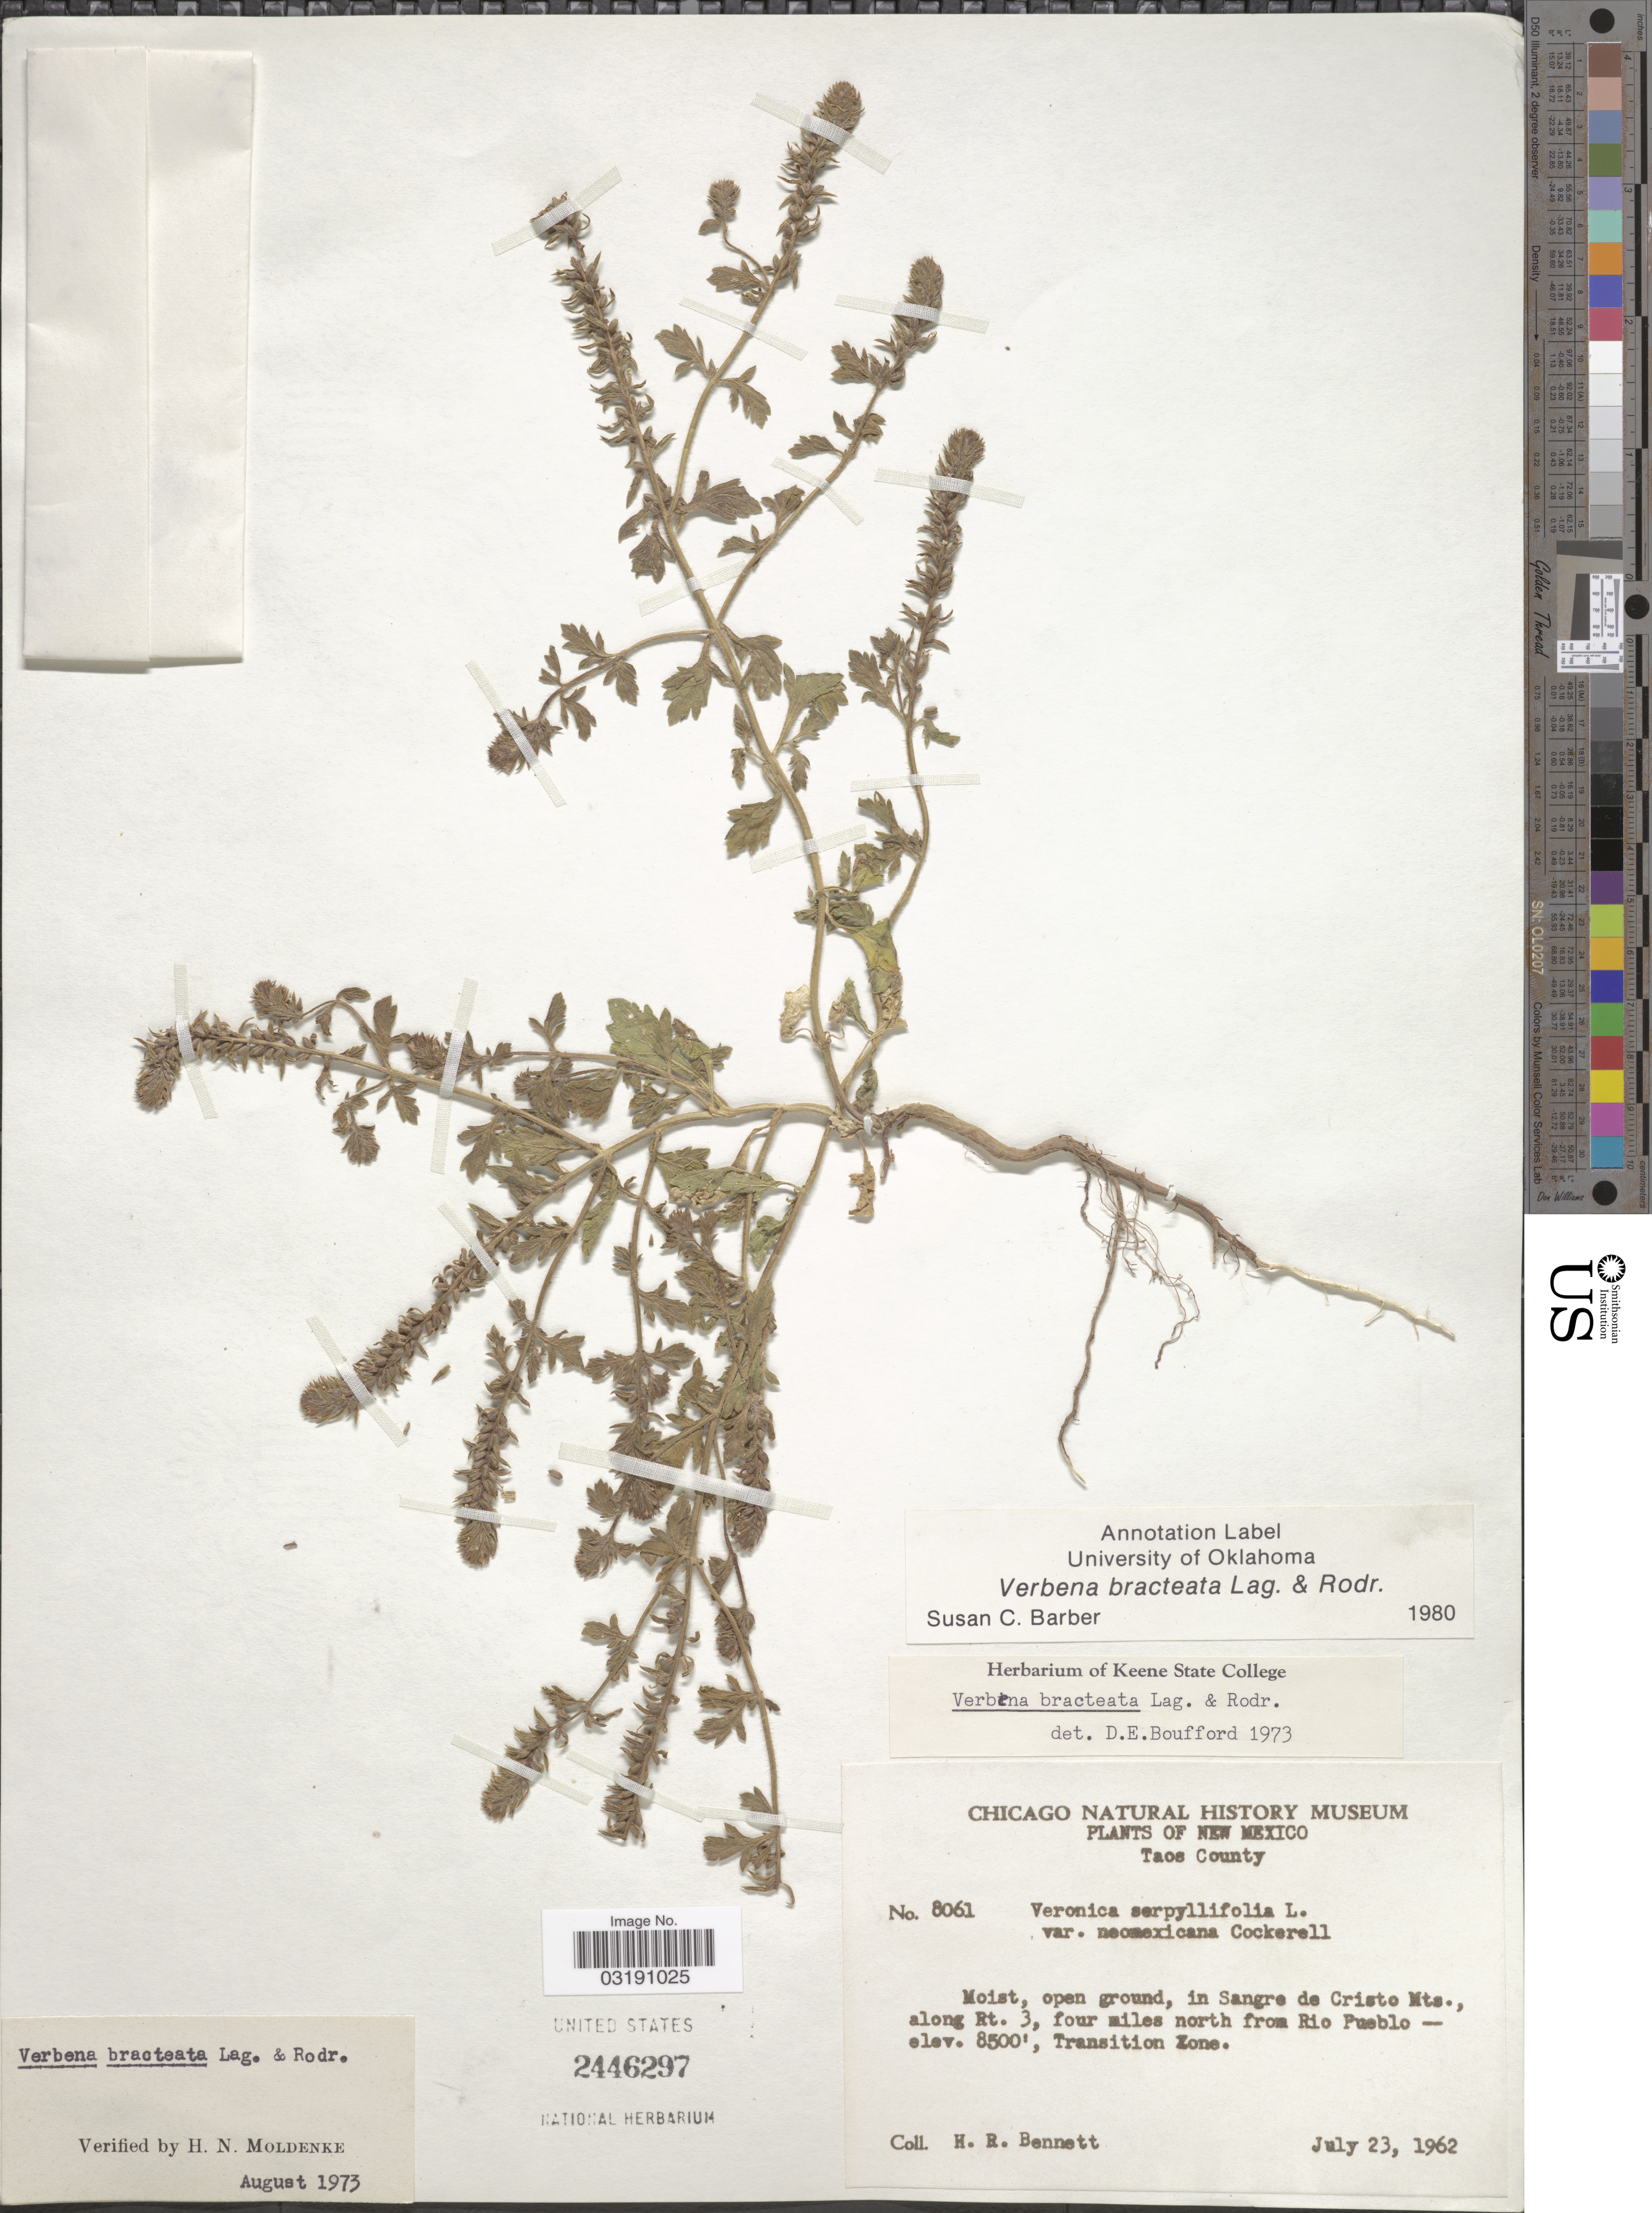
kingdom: Plantae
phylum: Tracheophyta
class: Magnoliopsida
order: Lamiales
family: Verbenaceae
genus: Verbena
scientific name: Verbena bracteata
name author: Cav. ex Lag. & Rodr.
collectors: H. R. Bennett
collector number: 8061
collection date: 1962-07-23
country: United States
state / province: New Mexico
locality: Taos County. Sangre de Cristo Mts., along Rt. 3, four miles north from Rio Pueblo.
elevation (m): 2591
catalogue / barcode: US 2446297